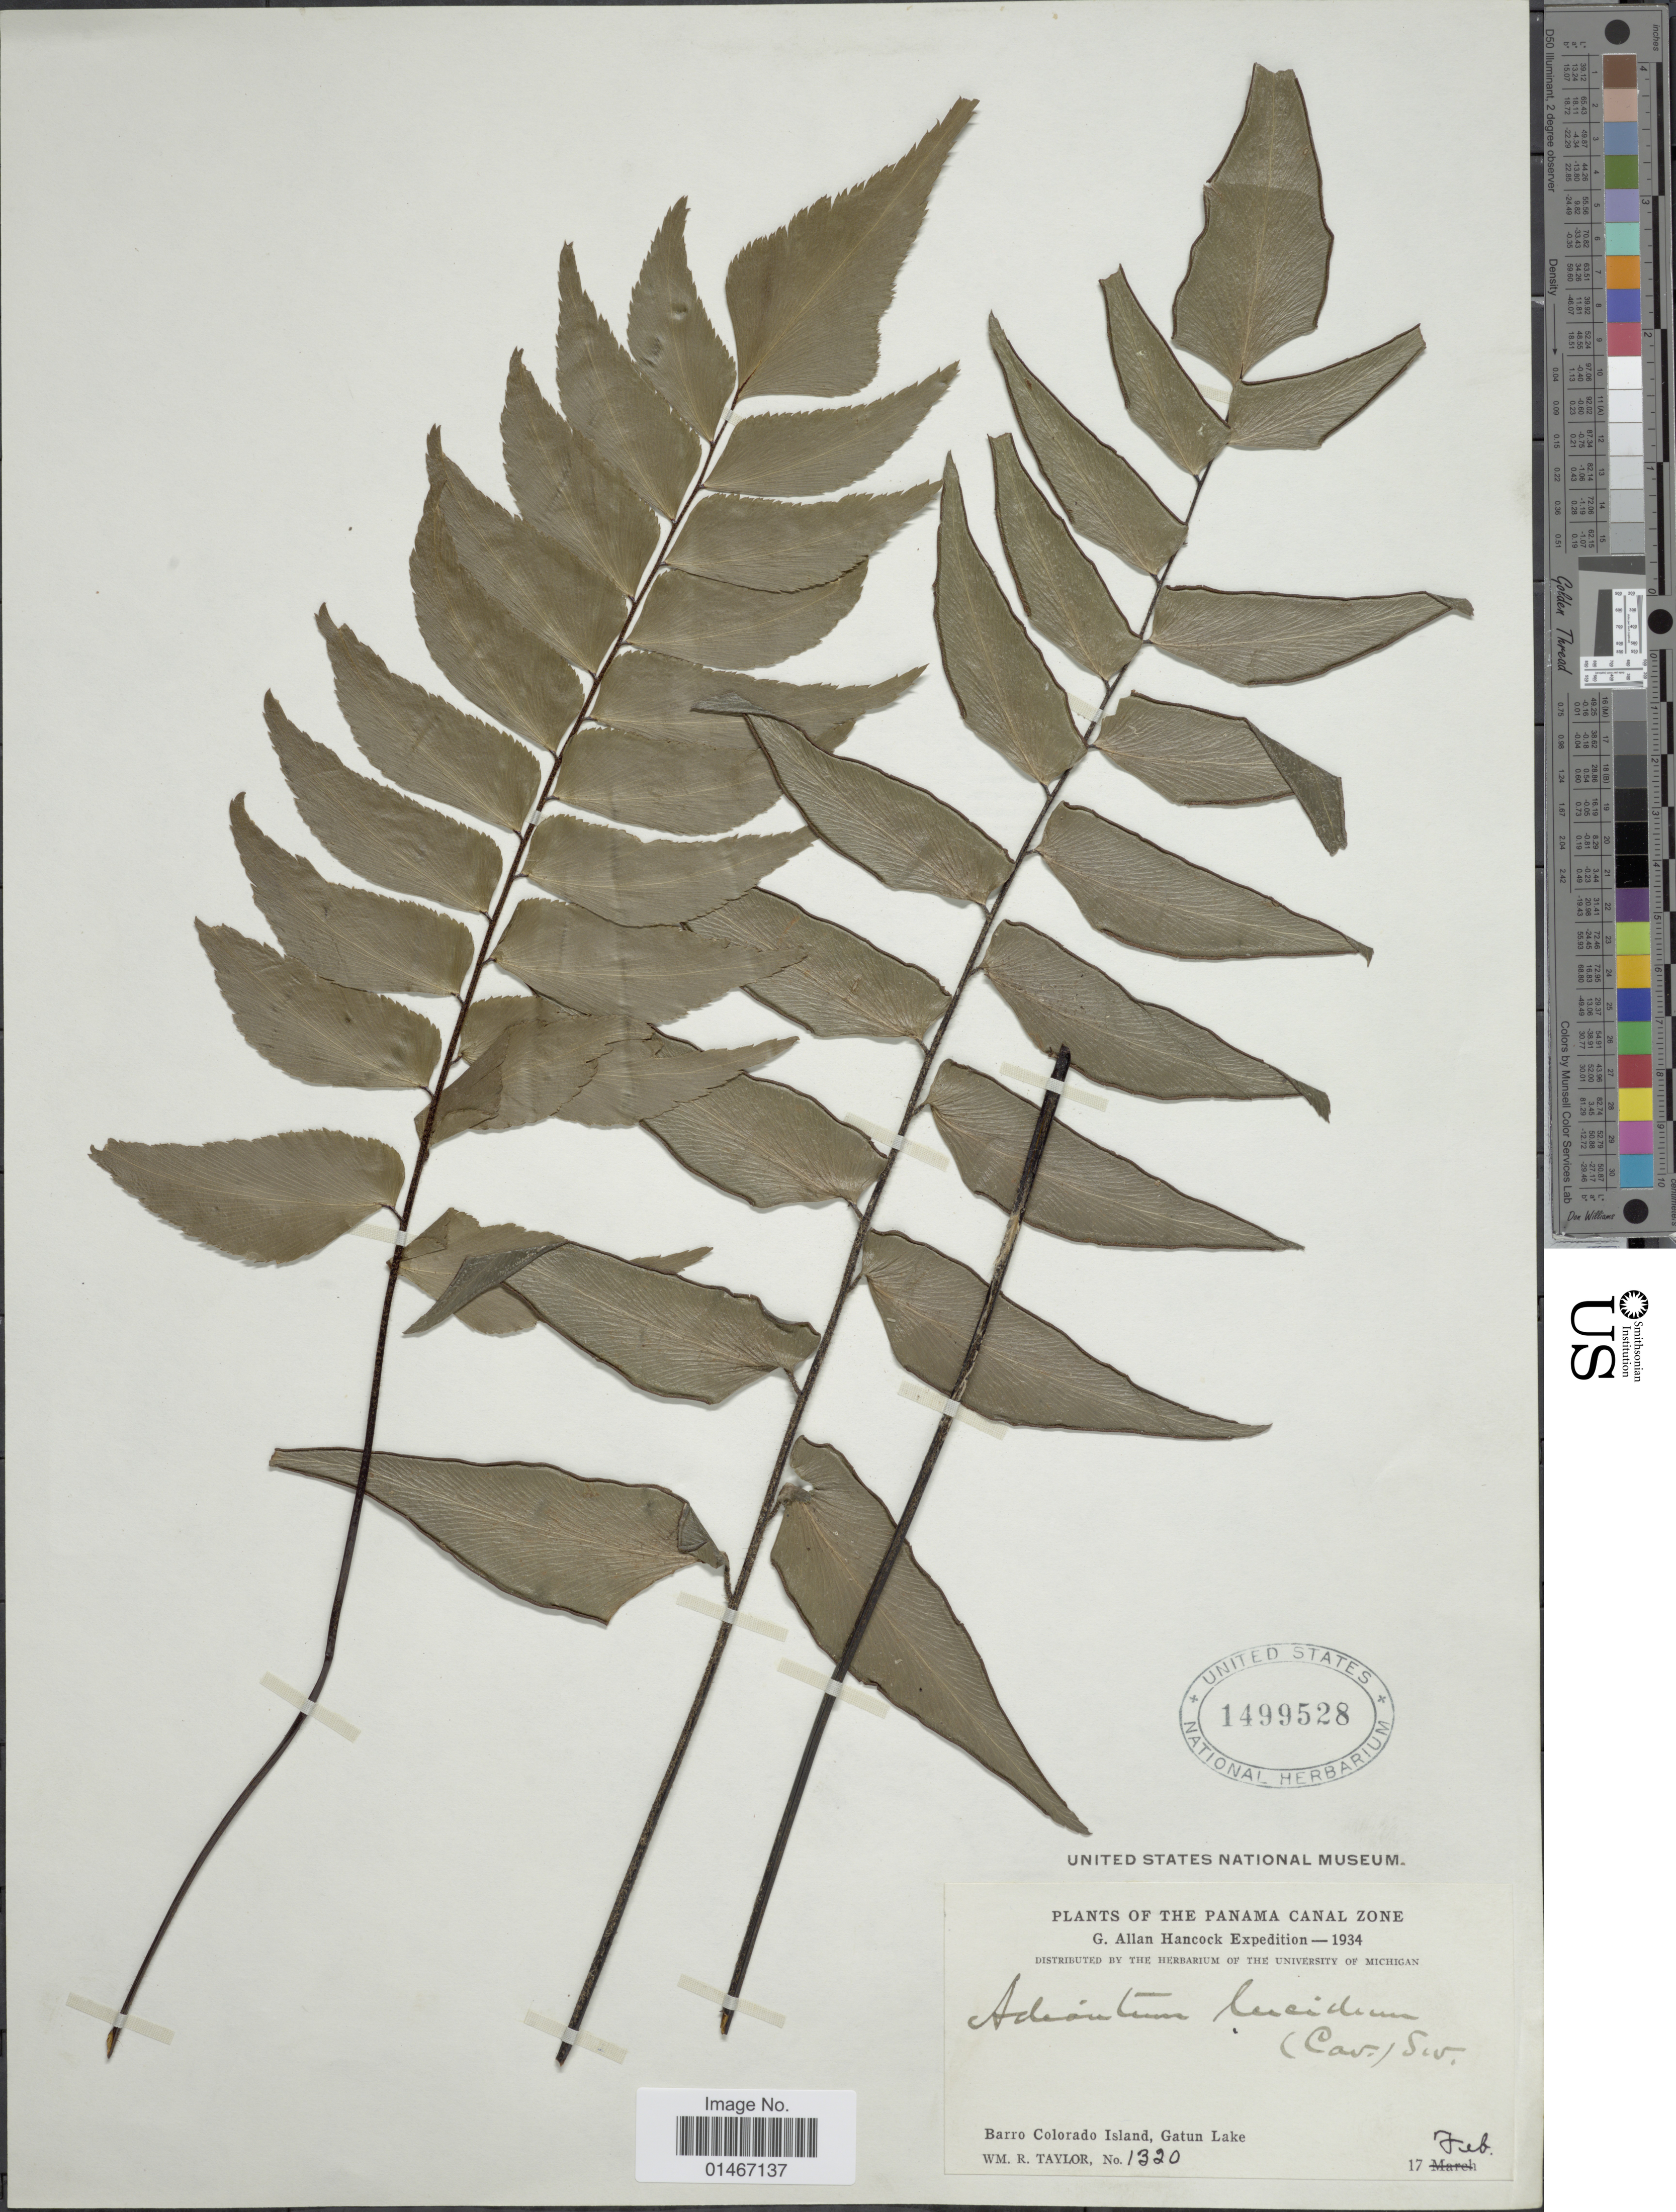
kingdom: Plantae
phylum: Tracheophyta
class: Polypodiopsida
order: Polypodiales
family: Pteridaceae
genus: Adiantum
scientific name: Adiantum lucidum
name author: (Cav.) Sw.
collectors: W. R. Taylor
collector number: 1320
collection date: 1934-02-12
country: Panama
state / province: Panamá Oeste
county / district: Canal Zone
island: Barro Colorado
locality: The Panama Canal Zone. Barro Colorado Island, Gatun Lake.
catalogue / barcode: US 1499528